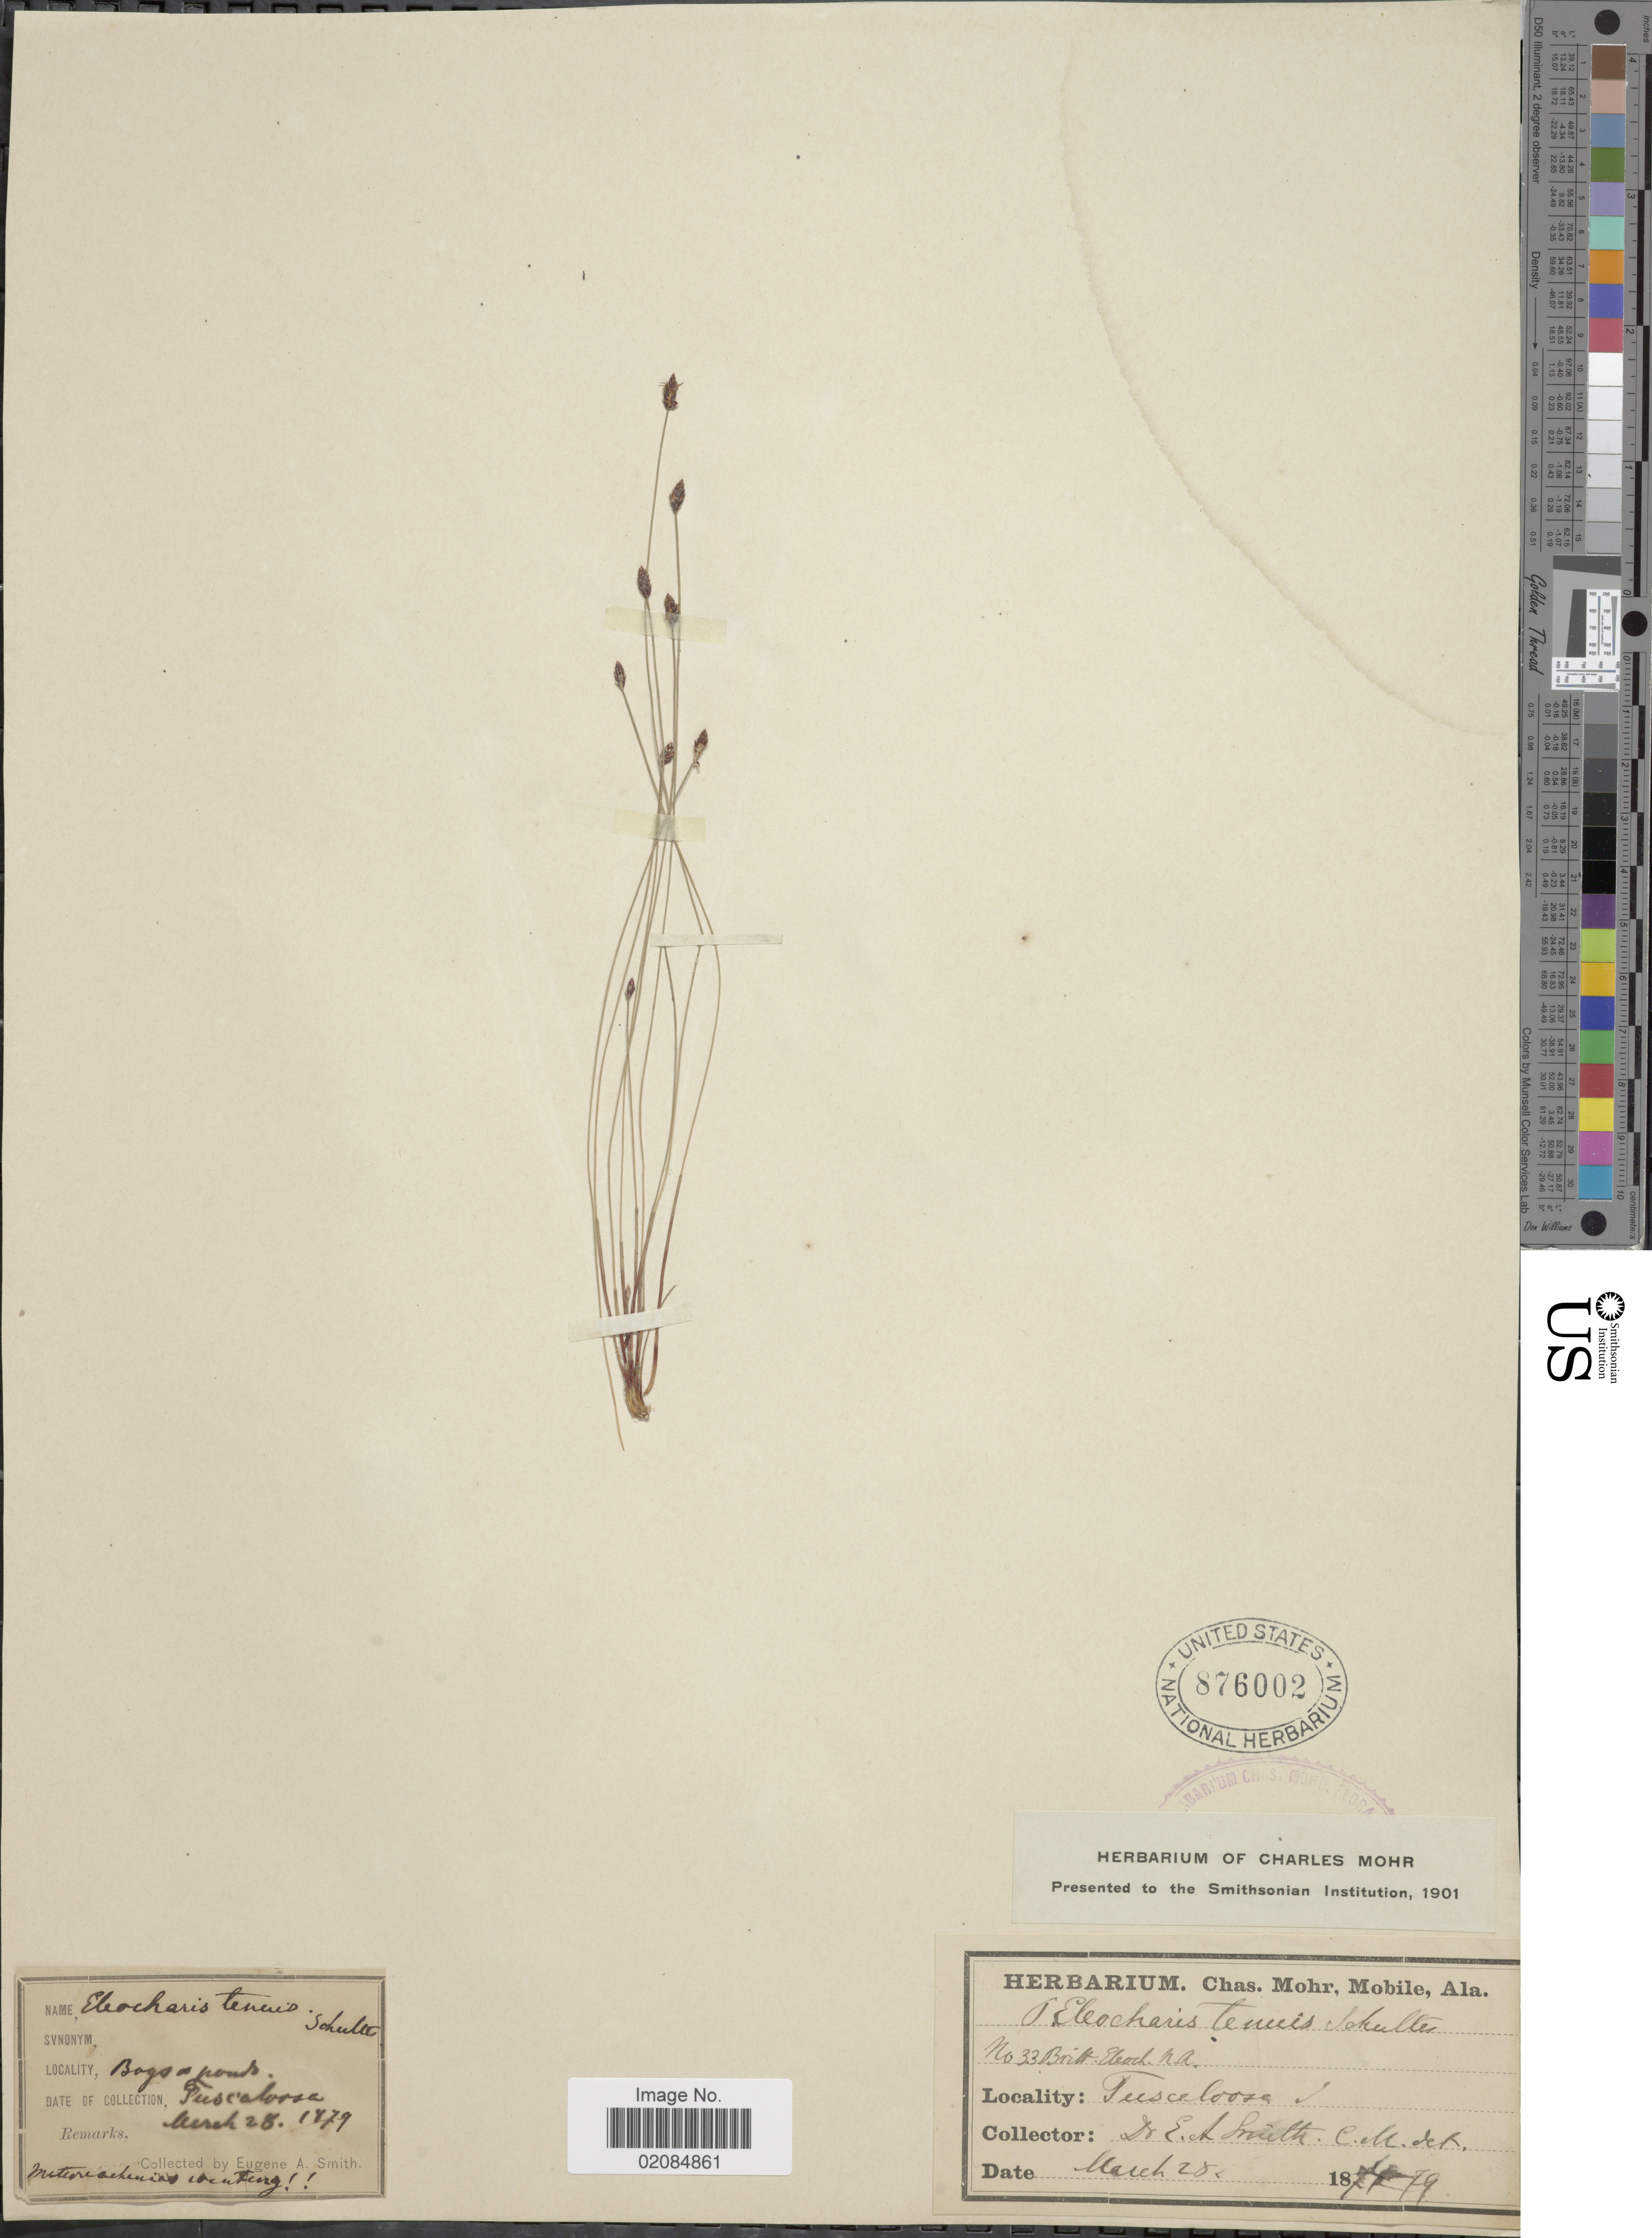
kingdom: Plantae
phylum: Tracheophyta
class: Liliopsida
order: Poales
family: Cyperaceae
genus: Eleocharis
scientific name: Eleocharis tenuis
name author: (Willd.) Schult.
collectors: E. A. Smith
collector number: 33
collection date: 1879-03-28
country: United States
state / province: Alabama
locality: Tuscaloosa. Bogs in pond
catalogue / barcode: US 876002